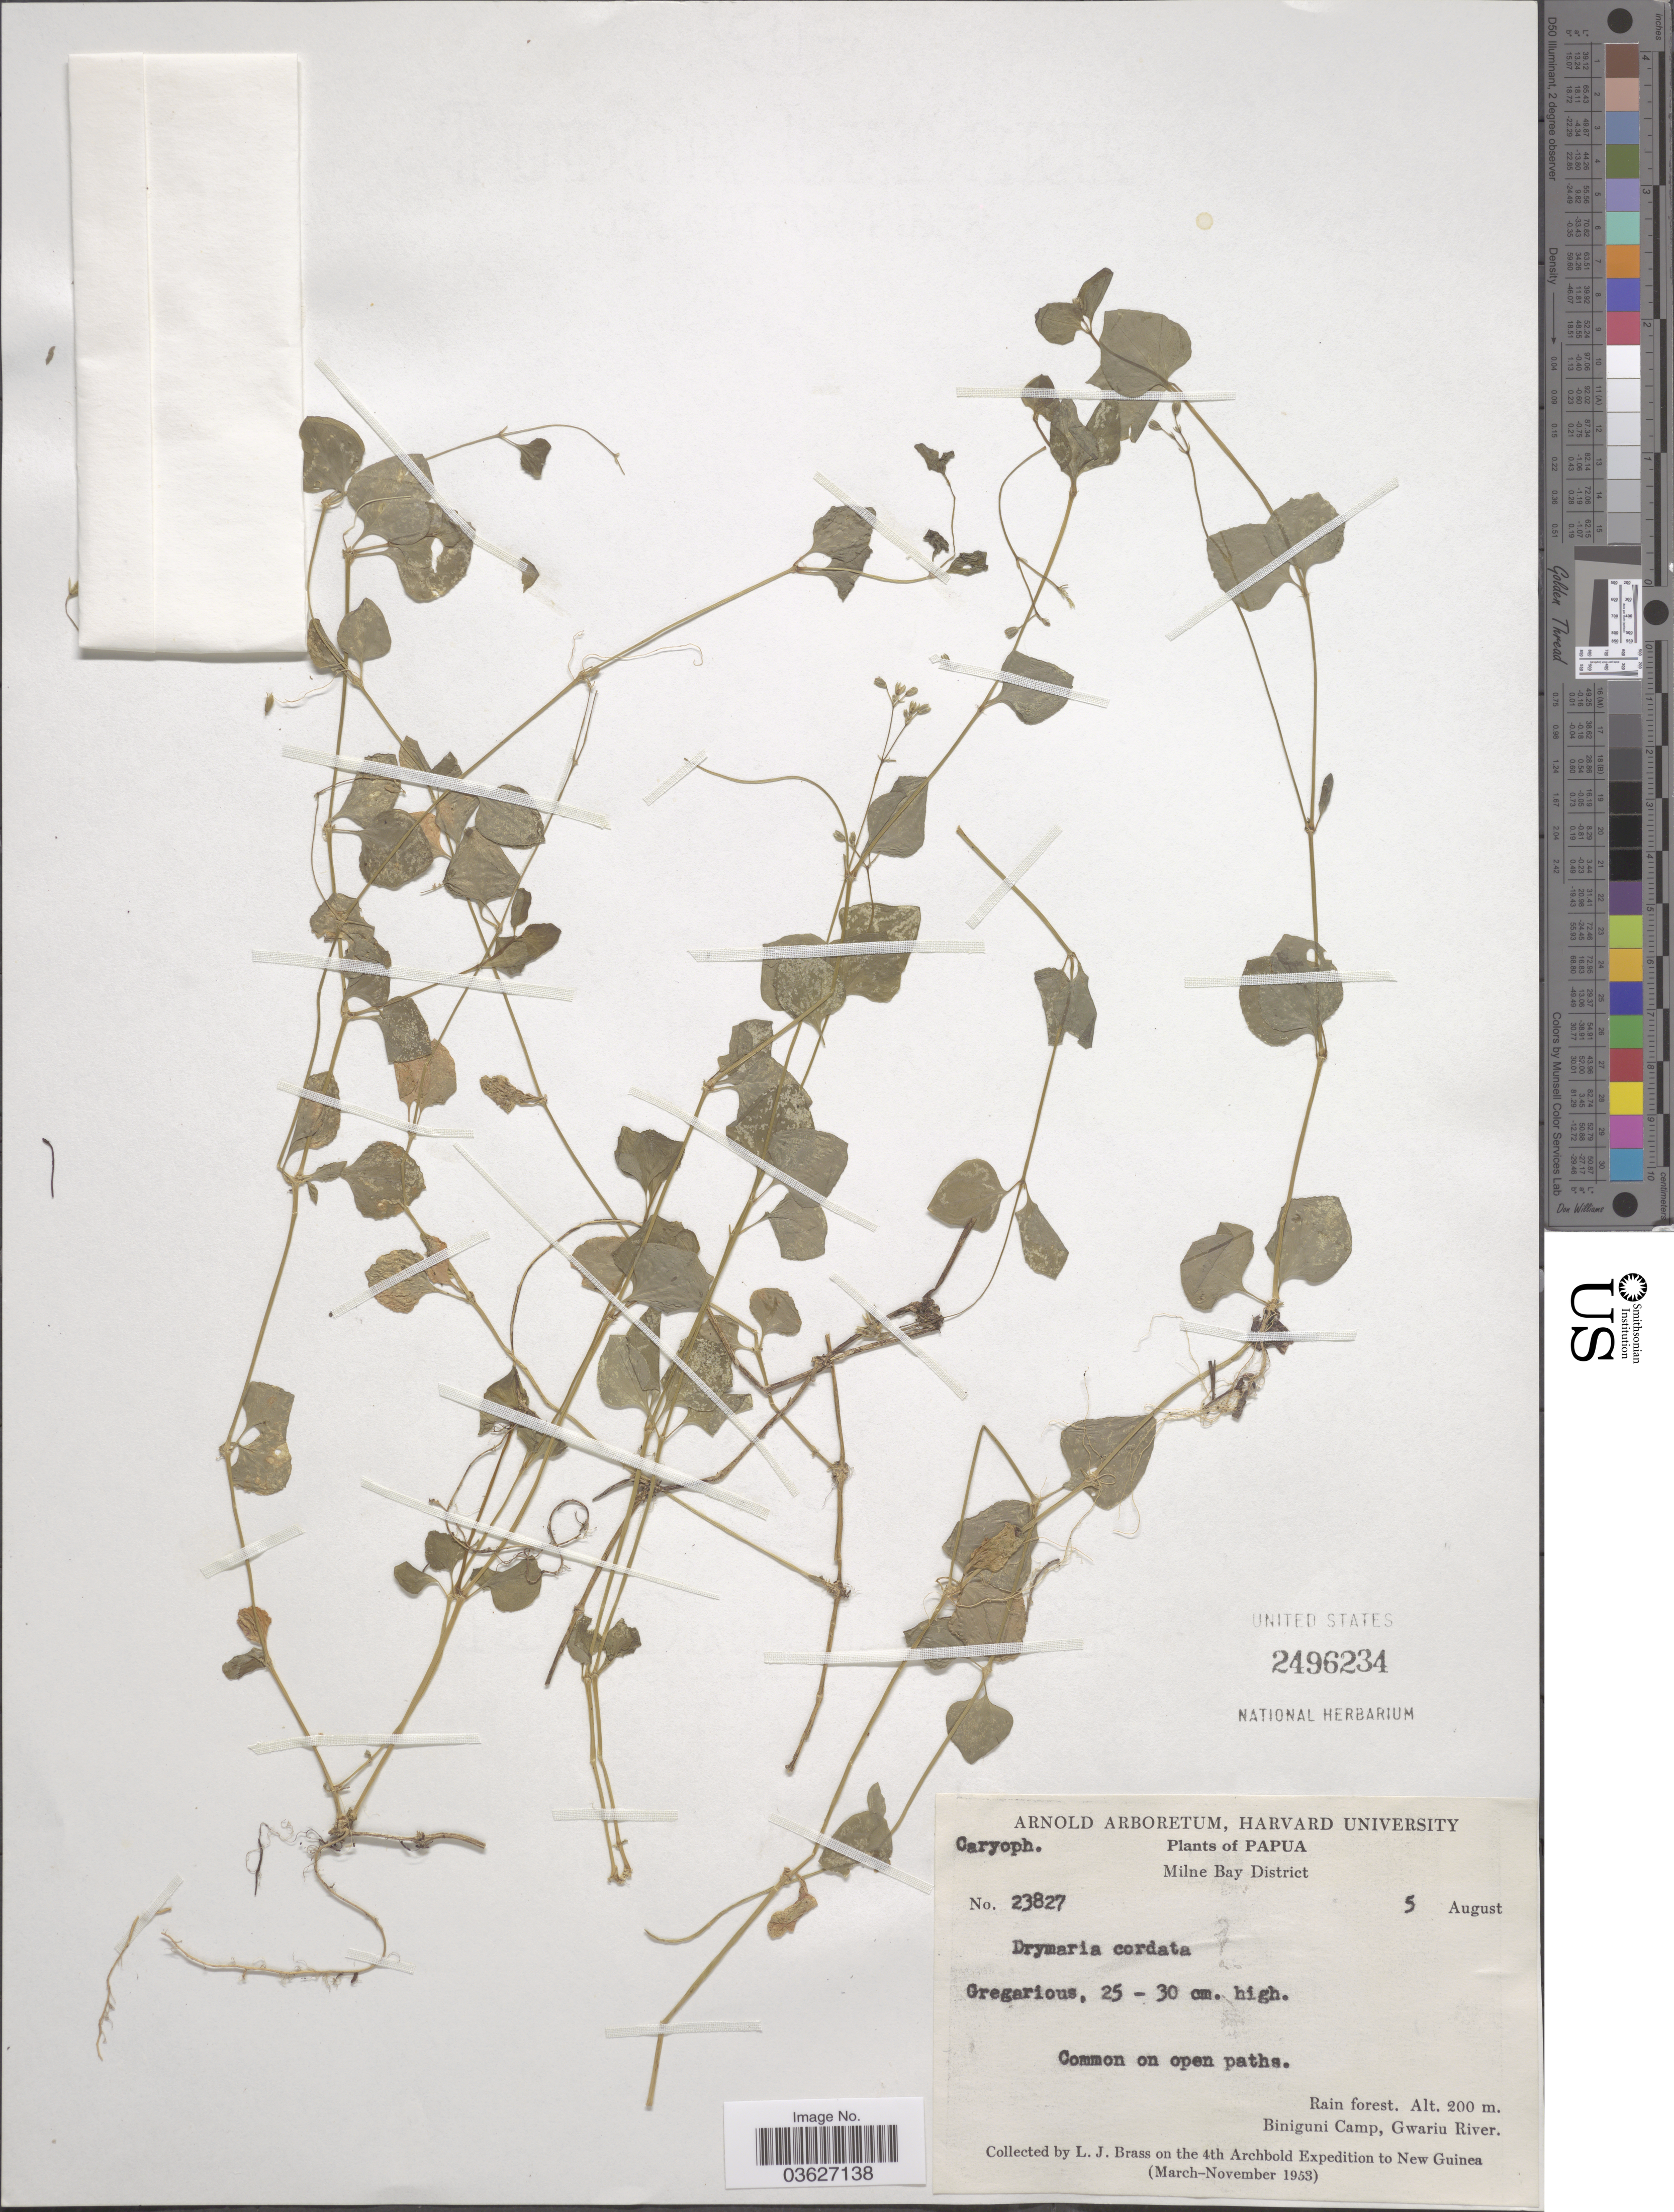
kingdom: Plantae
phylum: Tracheophyta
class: Magnoliopsida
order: Caryophyllales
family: Caryophyllaceae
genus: Drymaria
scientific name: Drymaria cordata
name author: (L.) Willd. ex Schult.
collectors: L. J. Brass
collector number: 23827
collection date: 1953-08-05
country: Papua New Guinea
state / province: Milne Bay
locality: Papua. Milne Bay District. Biniguni Camp, Gwariu River. New Guinea.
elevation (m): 200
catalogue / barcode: US 2496234